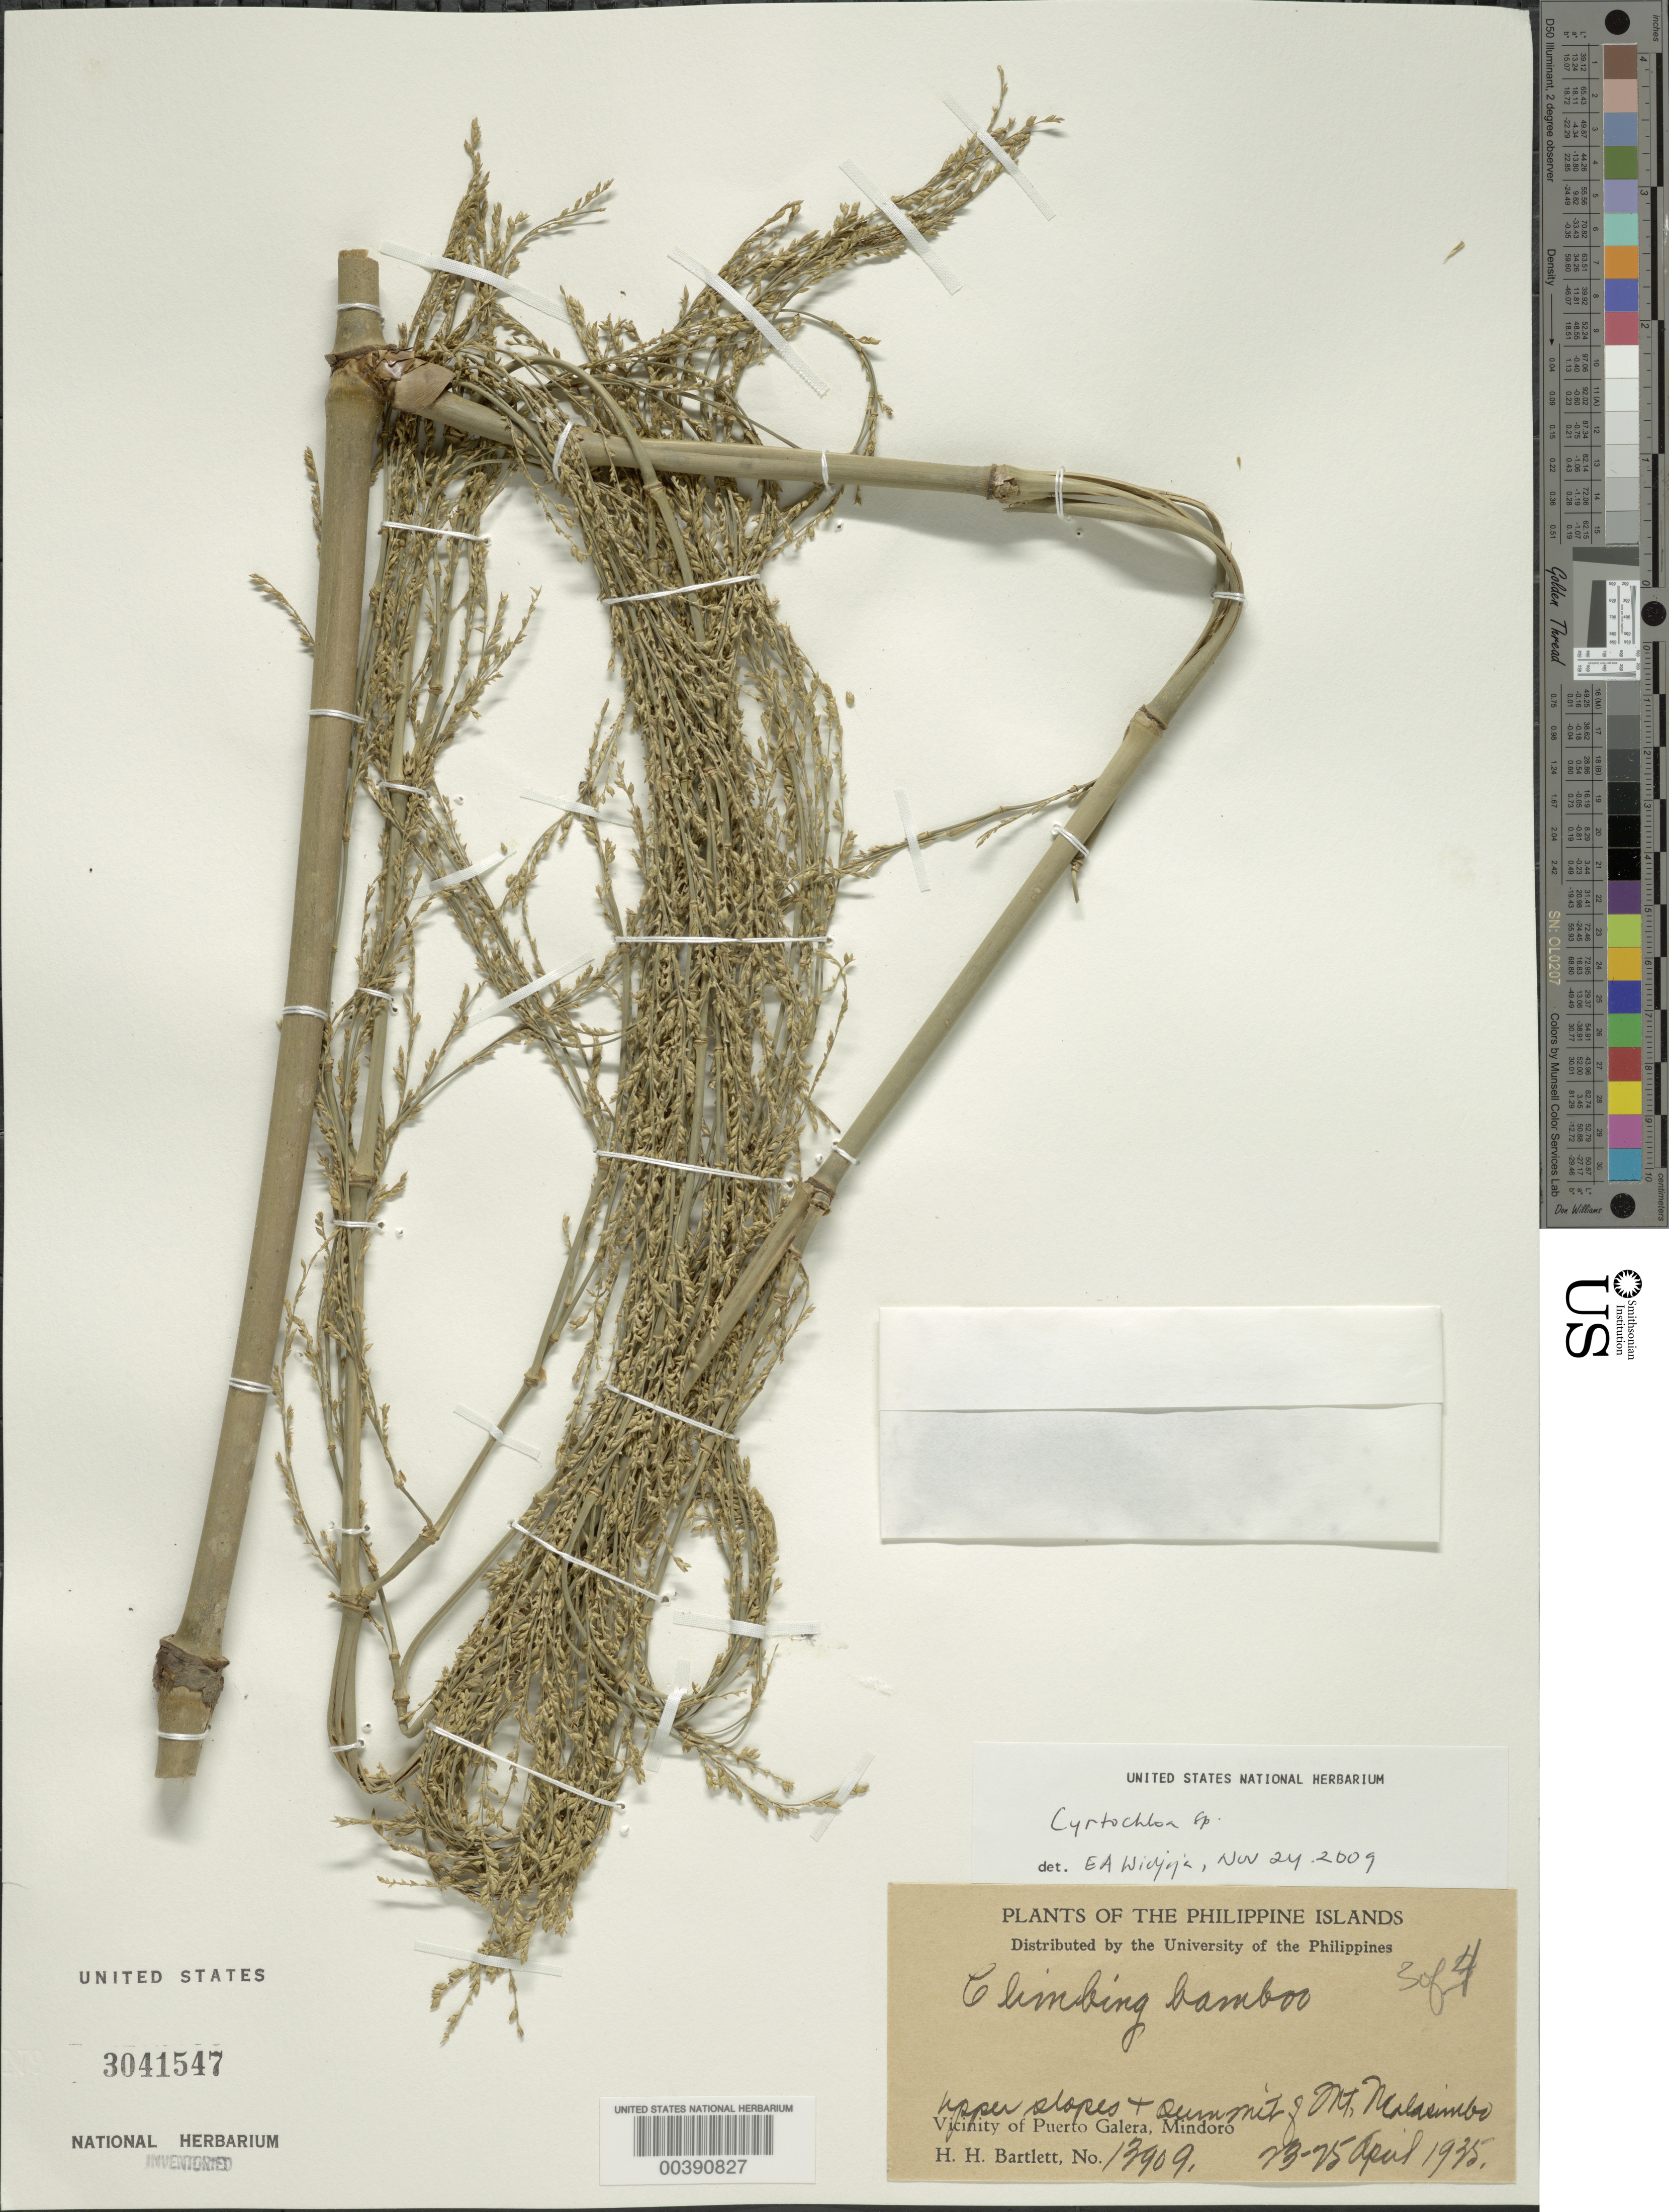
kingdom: Plantae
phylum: Tracheophyta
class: Liliopsida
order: Poales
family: Poaceae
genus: Cyrtochloa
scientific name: Cyrtochloa sp.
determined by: Widjaja, E. A.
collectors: H. H. Bartlett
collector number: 13909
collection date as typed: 23 Apr 1935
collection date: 1935-04-23/1935-04-25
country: Philippines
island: Mindoro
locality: Puerto Galera, Mt. Malasimbo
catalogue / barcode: US 3041547